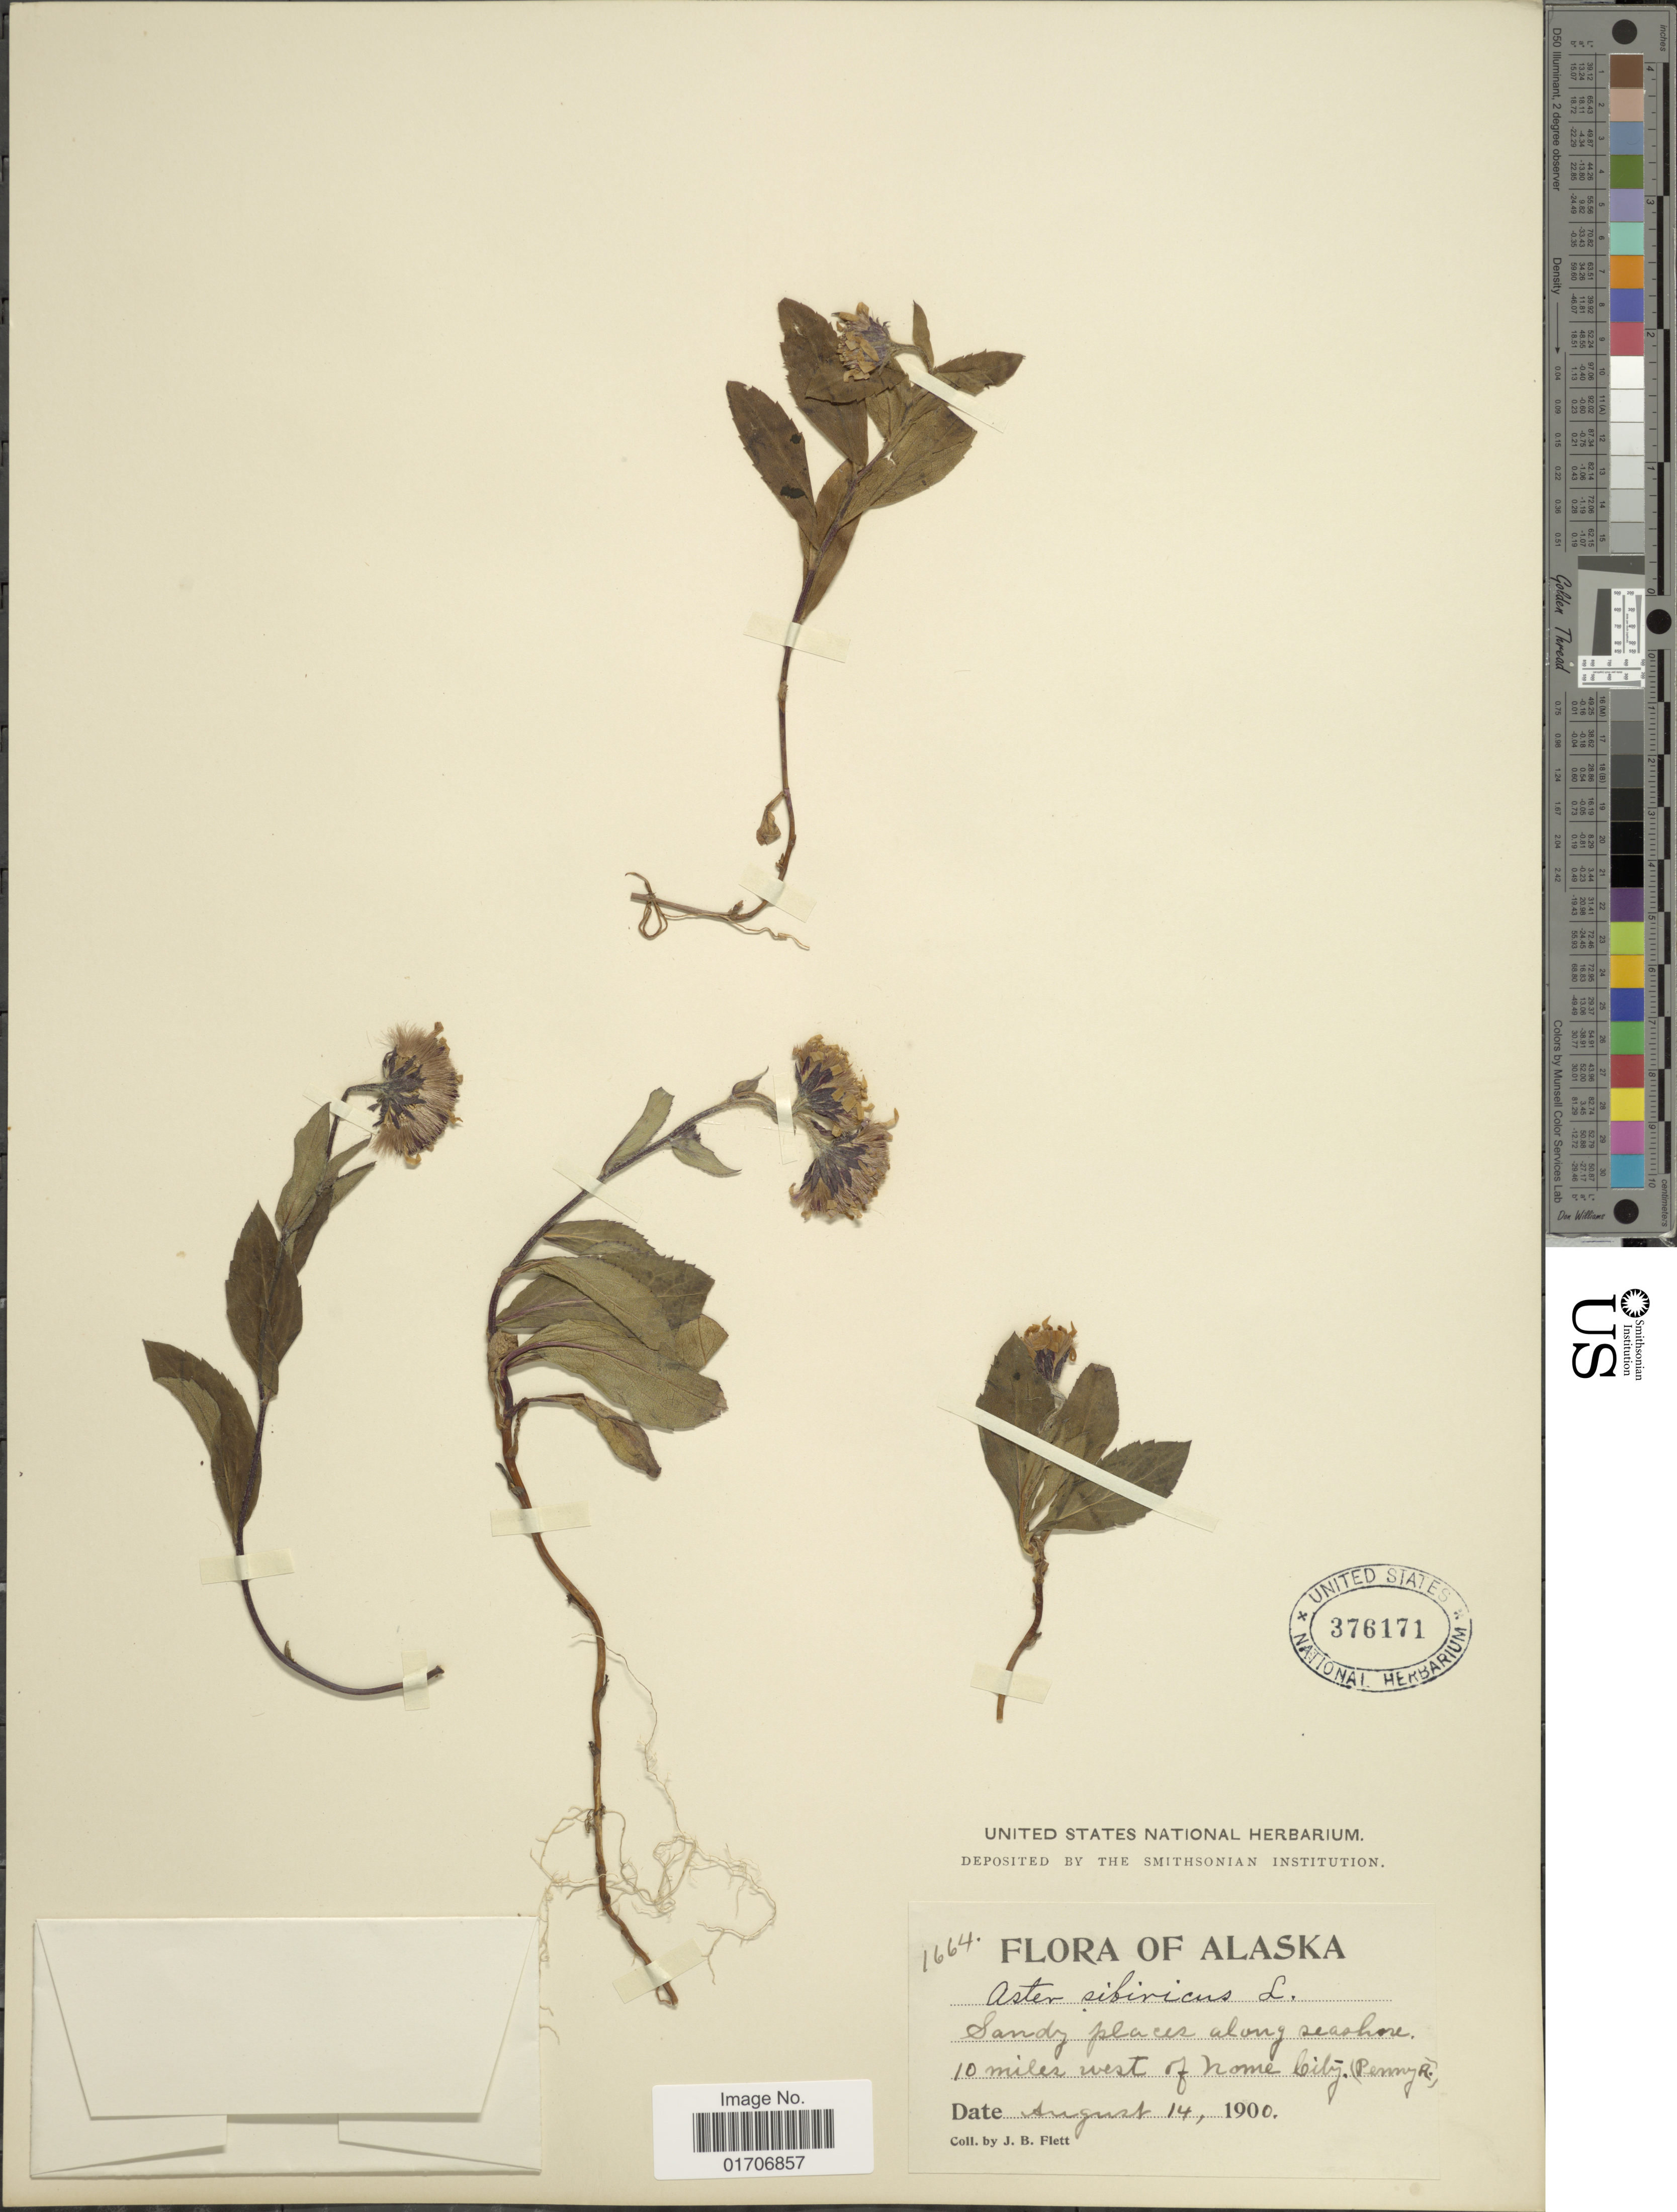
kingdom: Plantae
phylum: Tracheophyta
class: Magnoliopsida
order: Asterales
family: Asteraceae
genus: Eurybia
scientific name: Eurybia sibirica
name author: (L.) G.L. Nesom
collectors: J. Flett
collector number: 1664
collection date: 1900-08-14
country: United States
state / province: Alaska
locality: Sandy places along seashore. 10 miles west of Nome City (Penny R.).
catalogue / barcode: US 376171